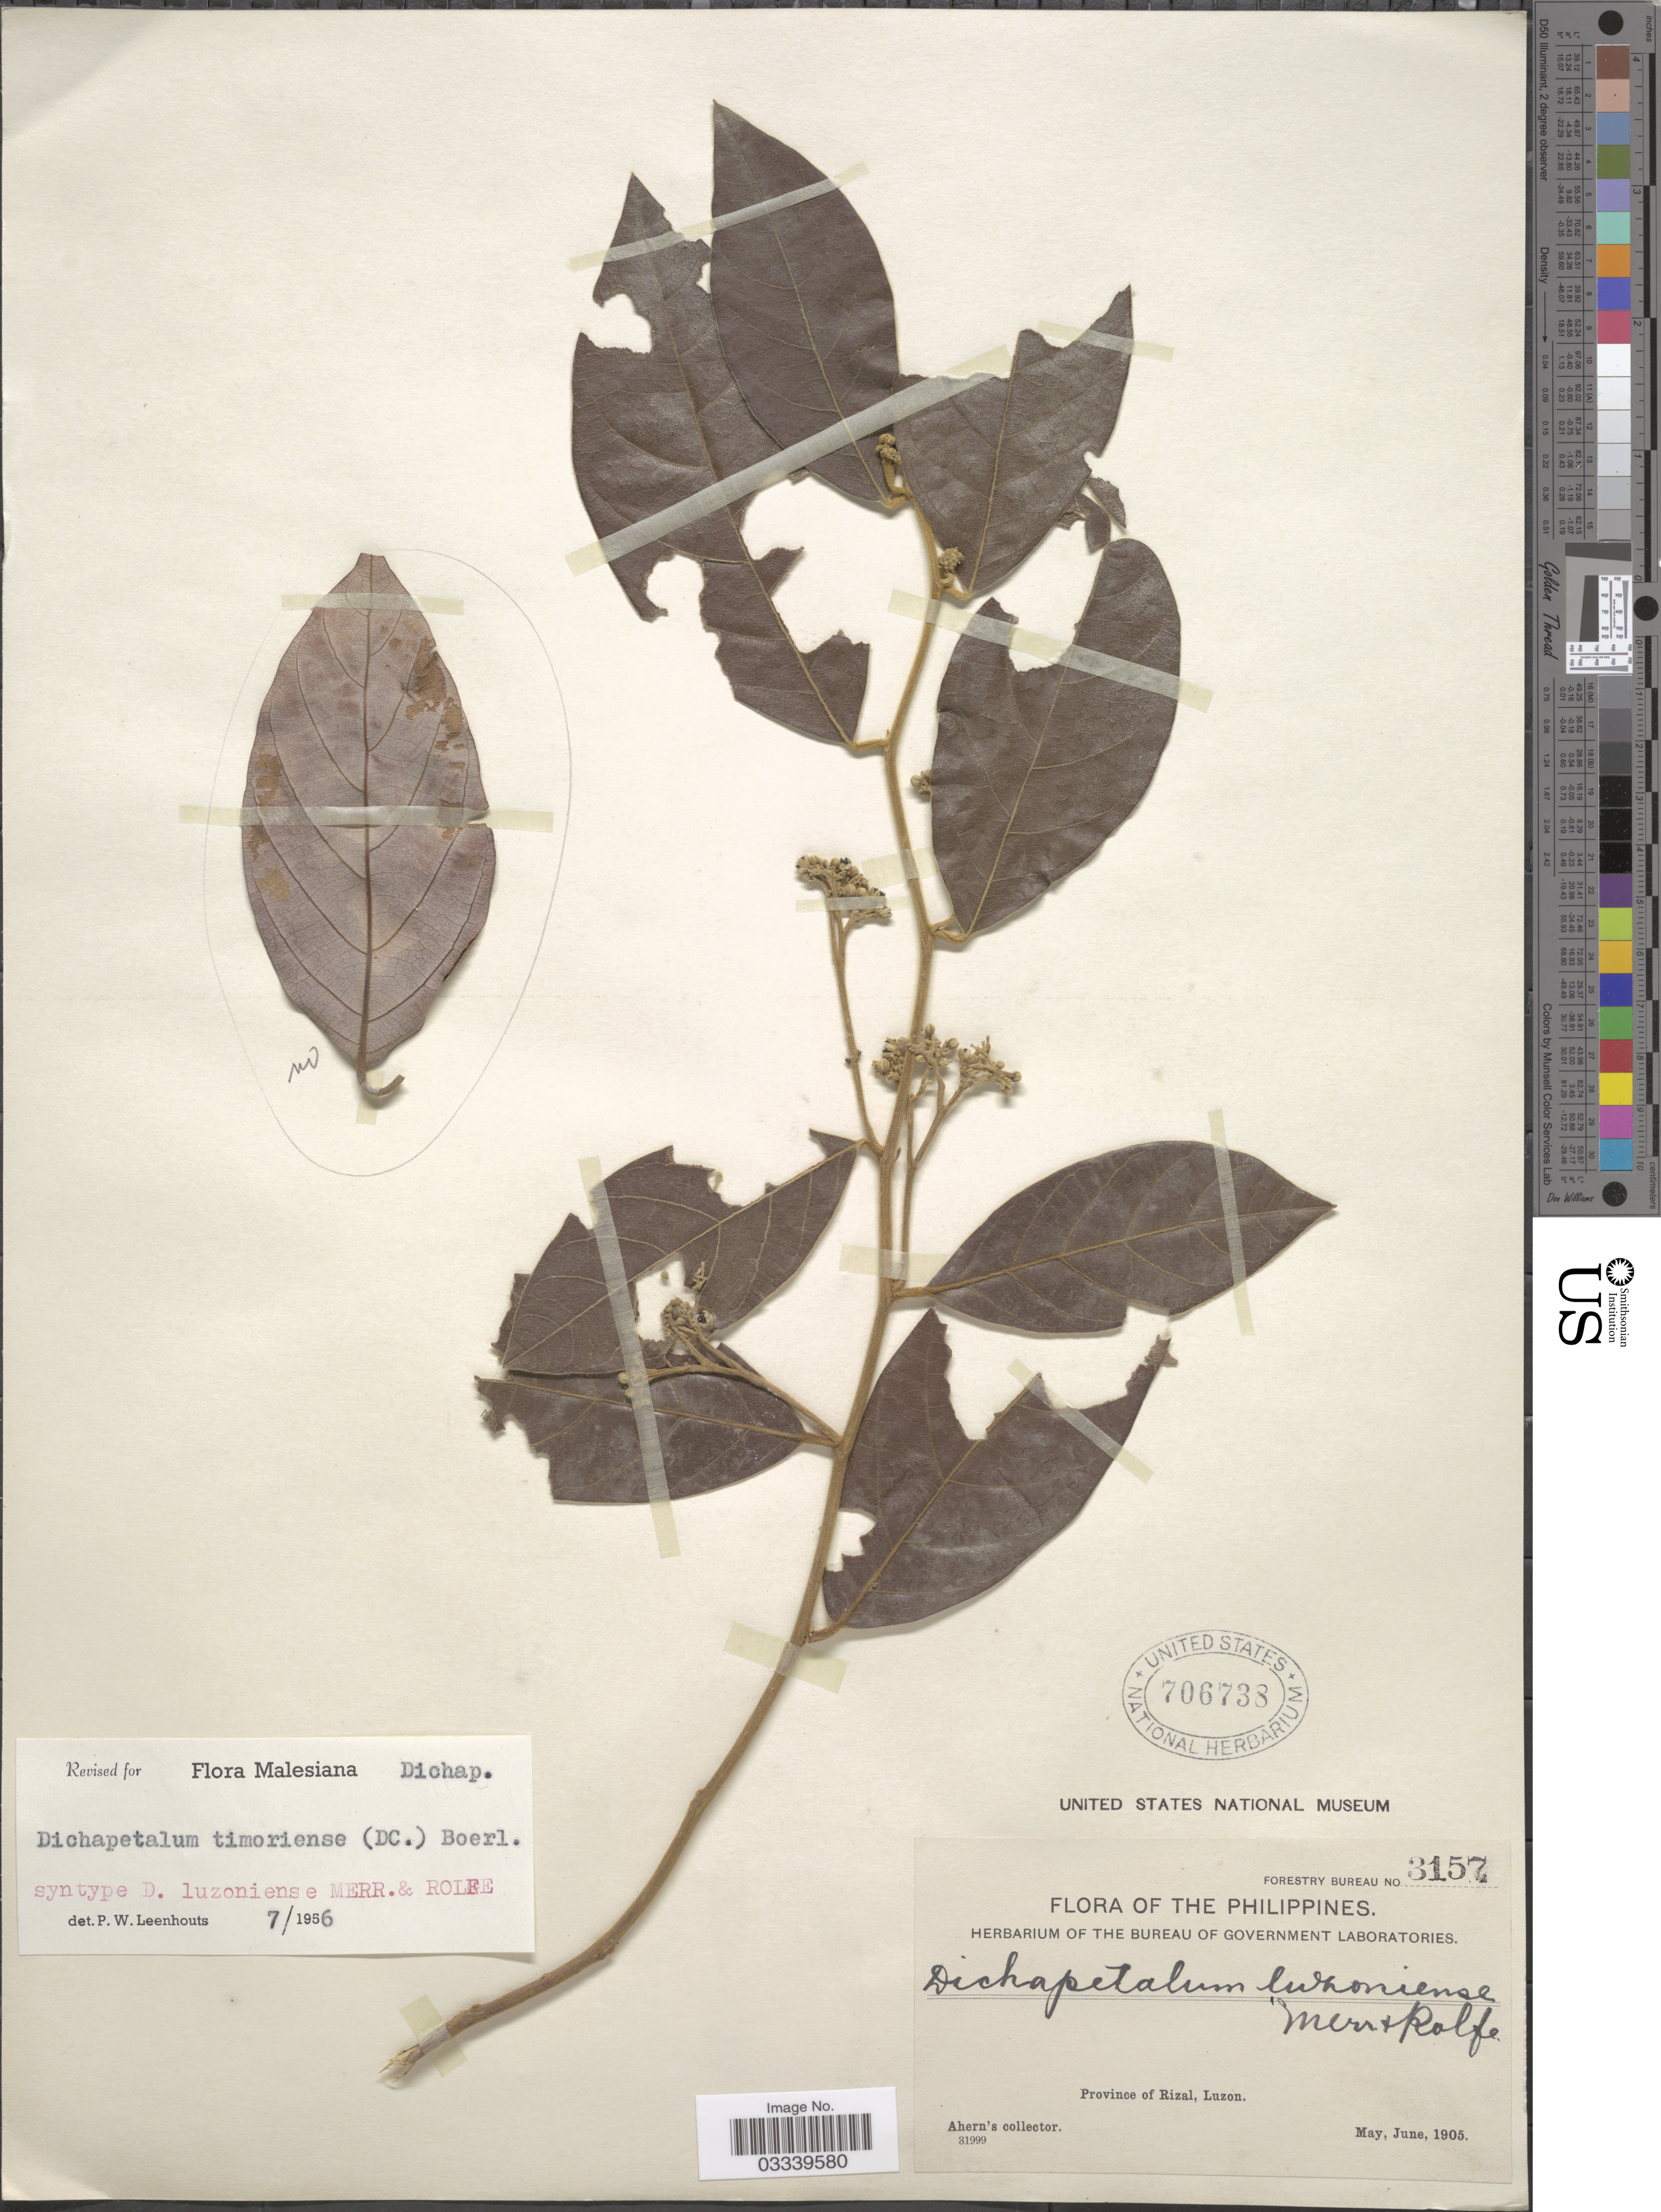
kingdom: Plantae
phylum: Tracheophyta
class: Magnoliopsida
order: Malpighiales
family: Dichapetalaceae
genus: Dichapetalum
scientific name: Dichapetalum timoriense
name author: (DC.) Boerl.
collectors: Ahern's collector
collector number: Forestry Bureau 3157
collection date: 1905-05/1905-06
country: Philippines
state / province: Calabarzon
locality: Province of Rizal, Luzon.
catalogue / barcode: US 706738